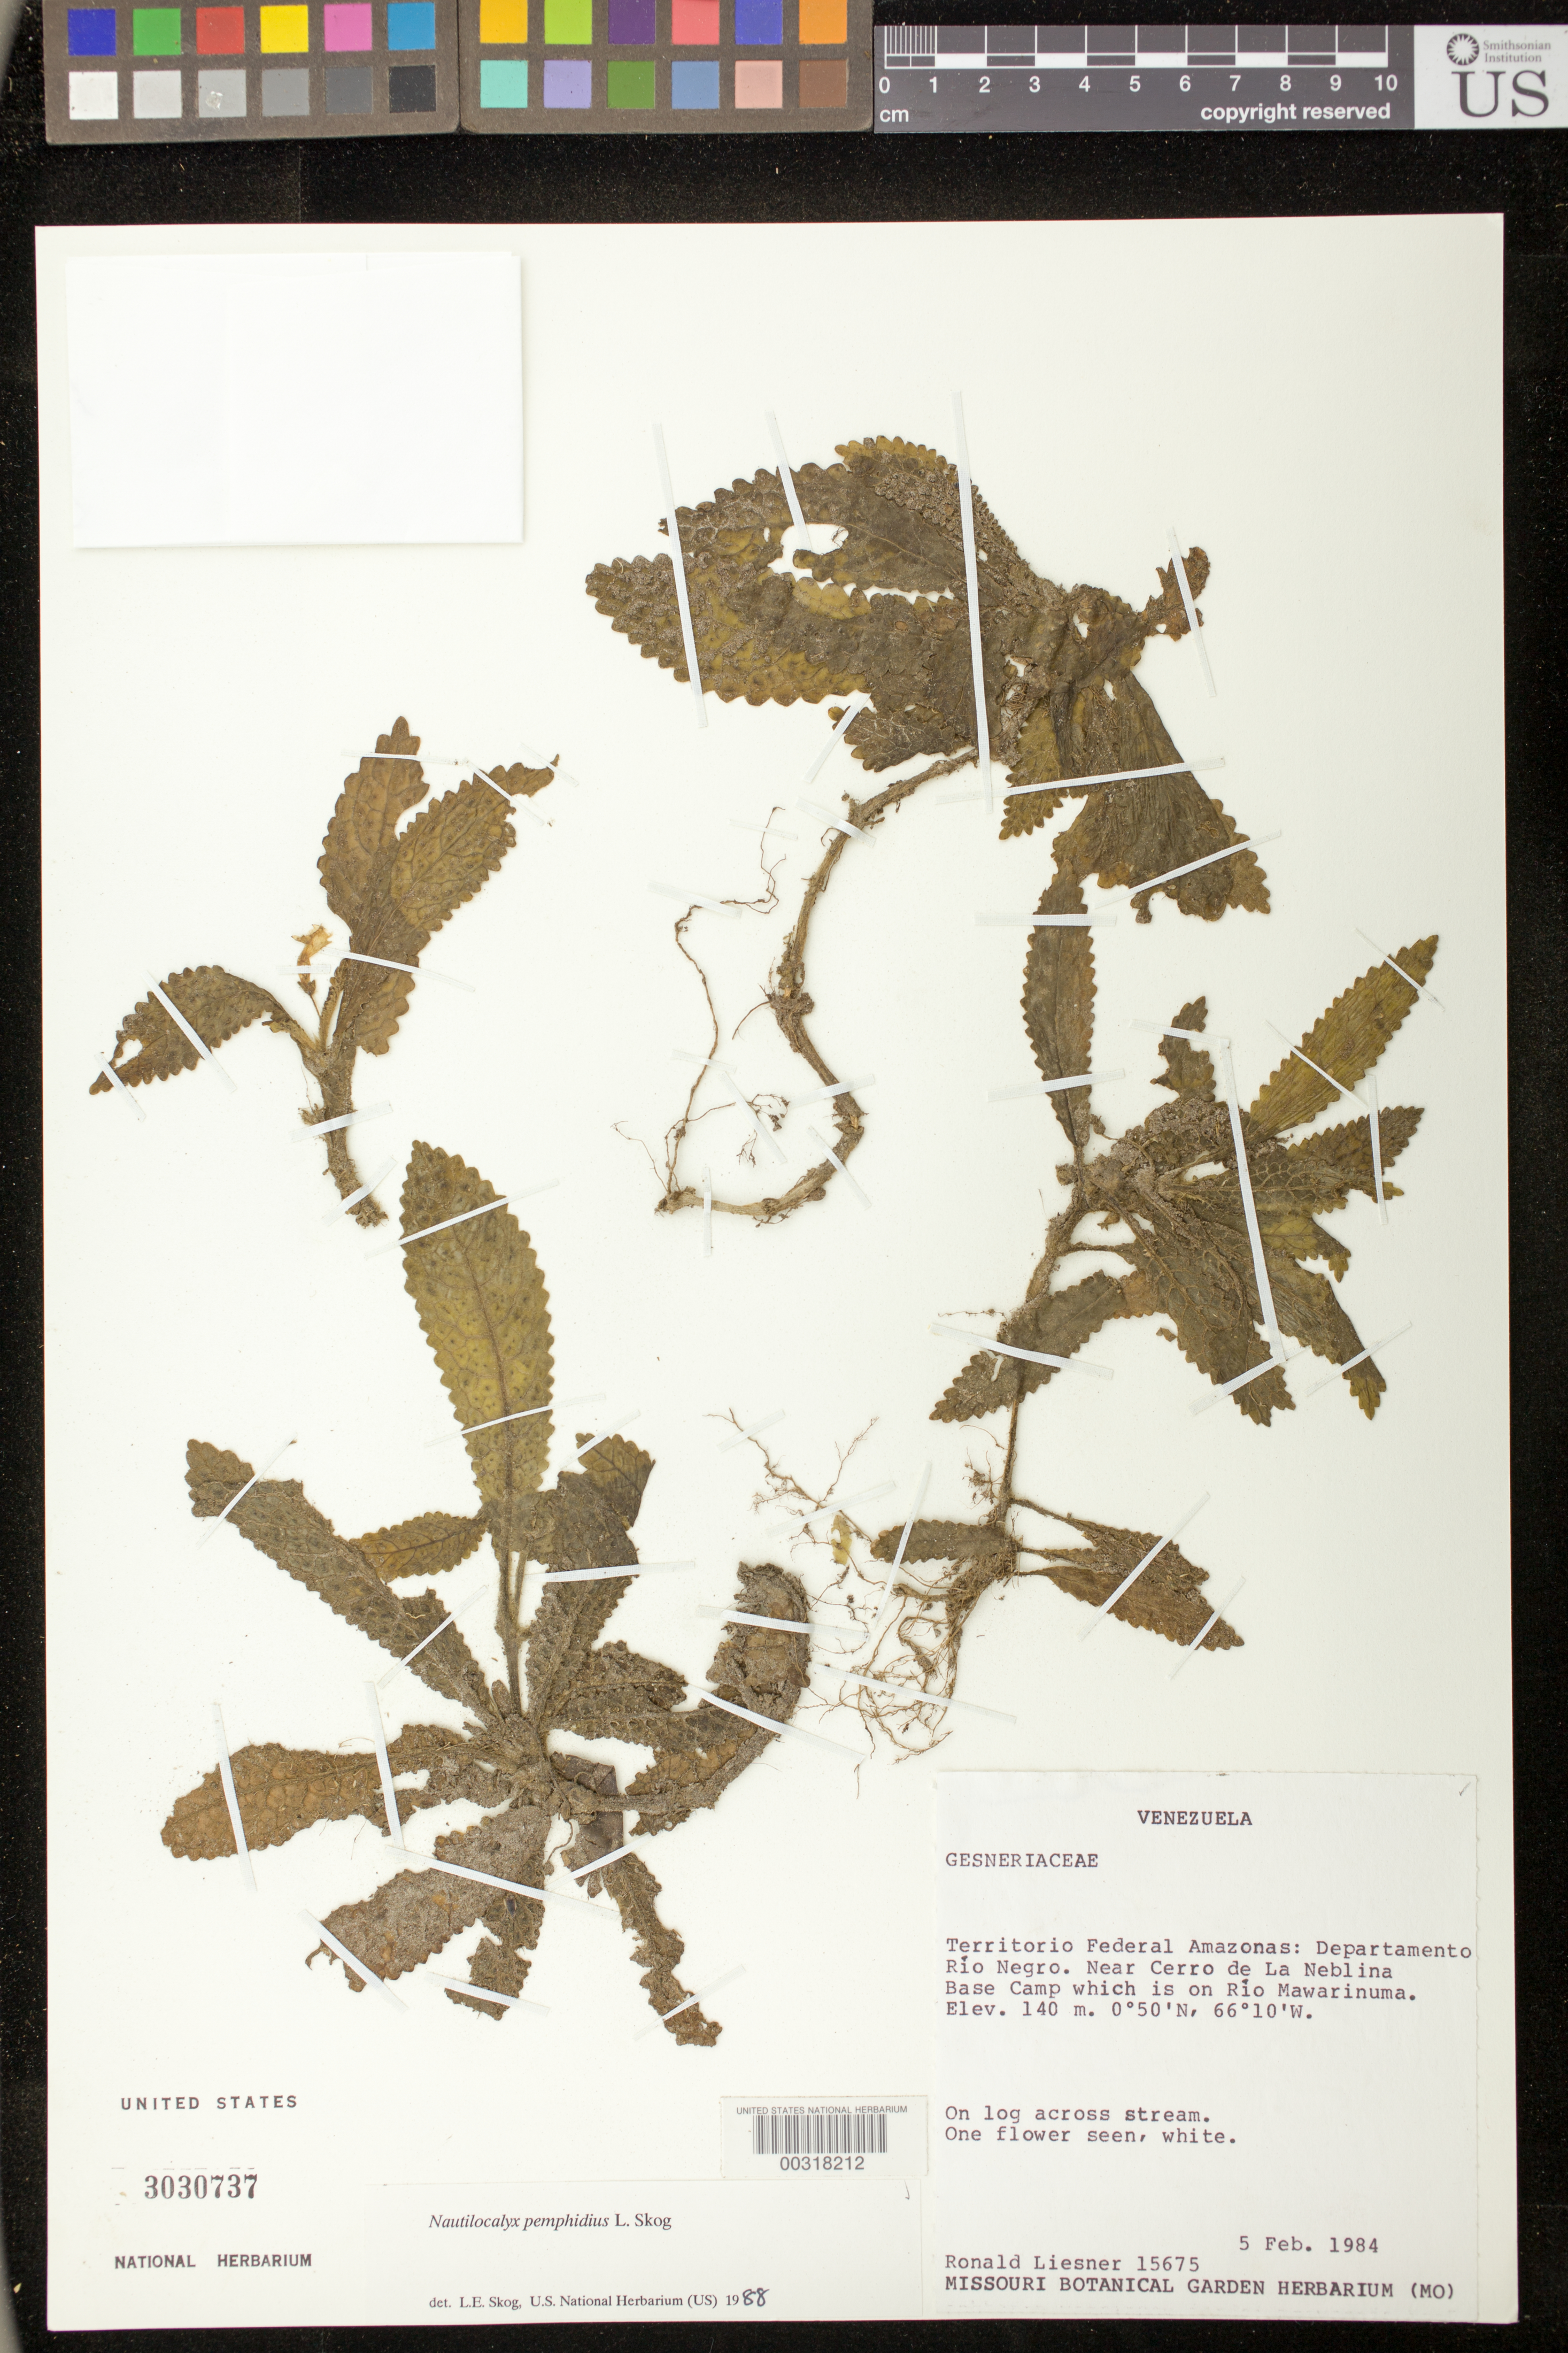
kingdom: Plantae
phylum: Tracheophyta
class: Magnoliopsida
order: Lamiales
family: Gesneriaceae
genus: Nautilocalyx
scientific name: Nautilocalyx pemphidius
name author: L.E. Skog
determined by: Skog, Laurence E.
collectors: R. L. Liesner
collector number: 15675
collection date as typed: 05 Feb 1984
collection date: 1984-02-05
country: Venezuela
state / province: Amazonas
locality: Departamento Rio Negro, near Cerro de La Neblina base camp which is on Rio Mawarinuma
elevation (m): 140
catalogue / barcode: US 3030737